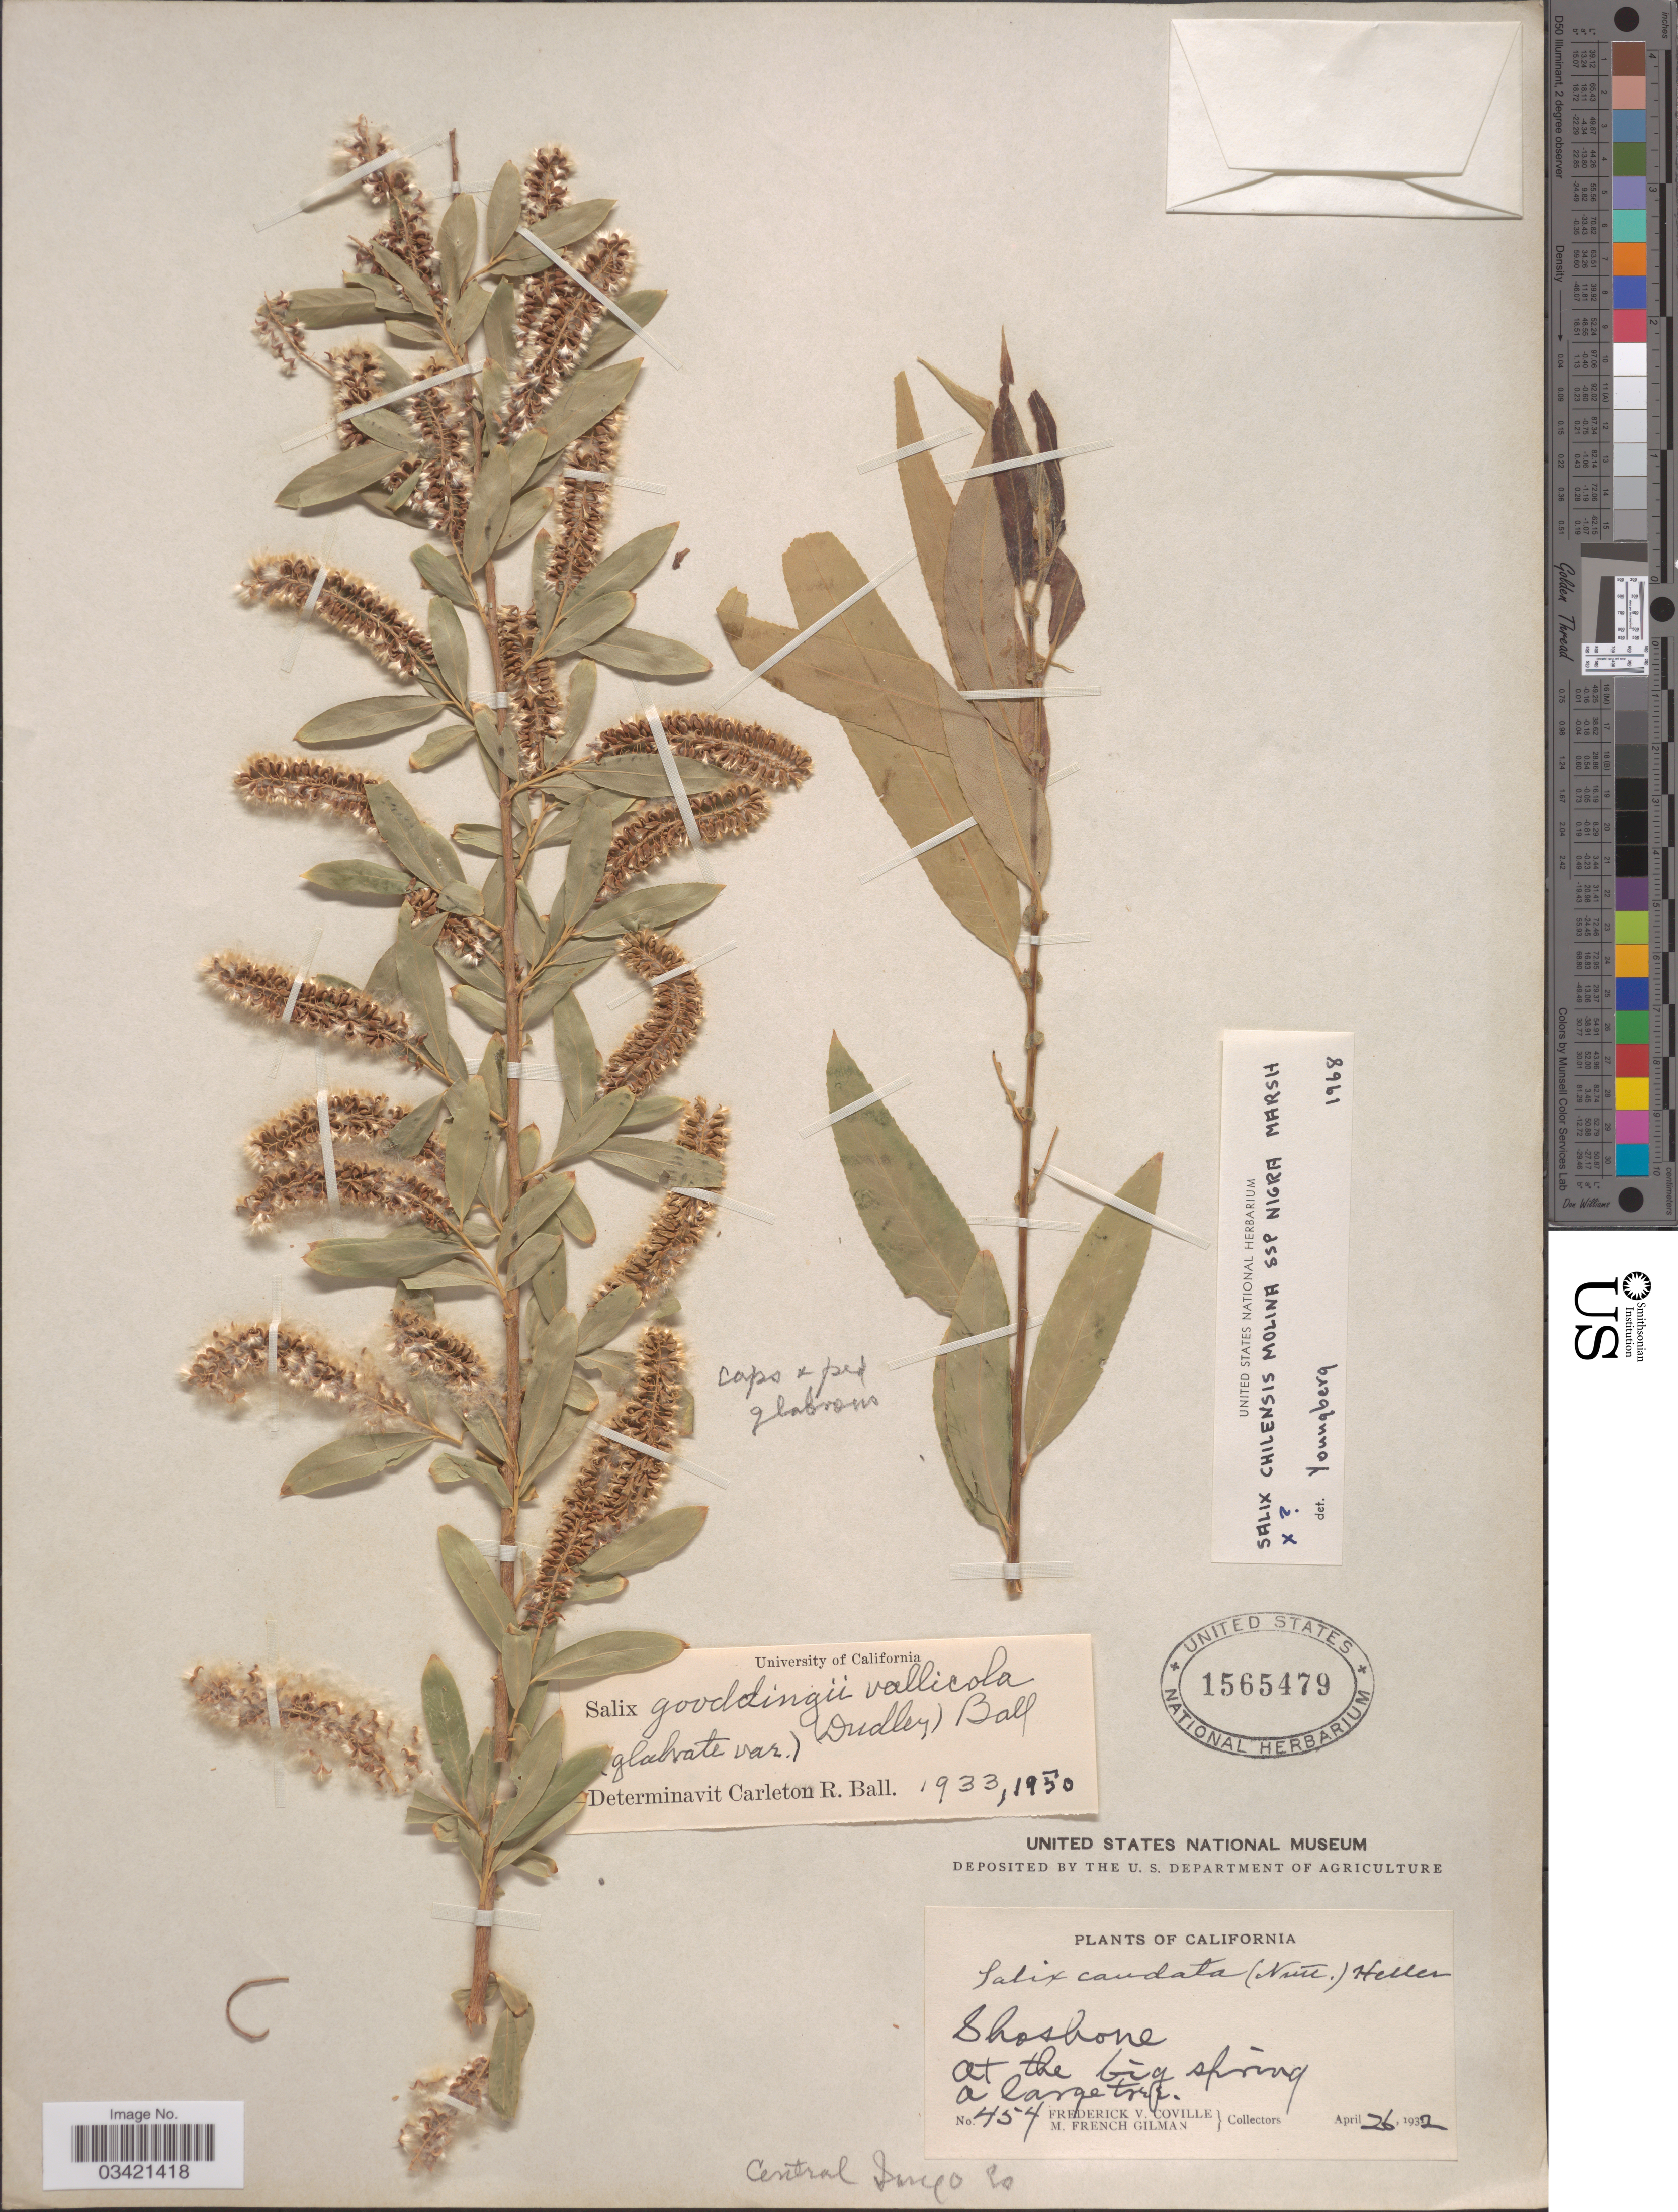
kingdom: Plantae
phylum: Tracheophyta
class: Magnoliopsida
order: Malpighiales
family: Salicaceae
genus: Salix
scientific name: Salix gooddingii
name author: C.R. Ball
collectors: F. V. Coville & M. F. Gilman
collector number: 454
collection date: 1932-04-26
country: United States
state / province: California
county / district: Inyo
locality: Shoshone. at the big spring. Central Inyo Co.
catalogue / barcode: US 1565479